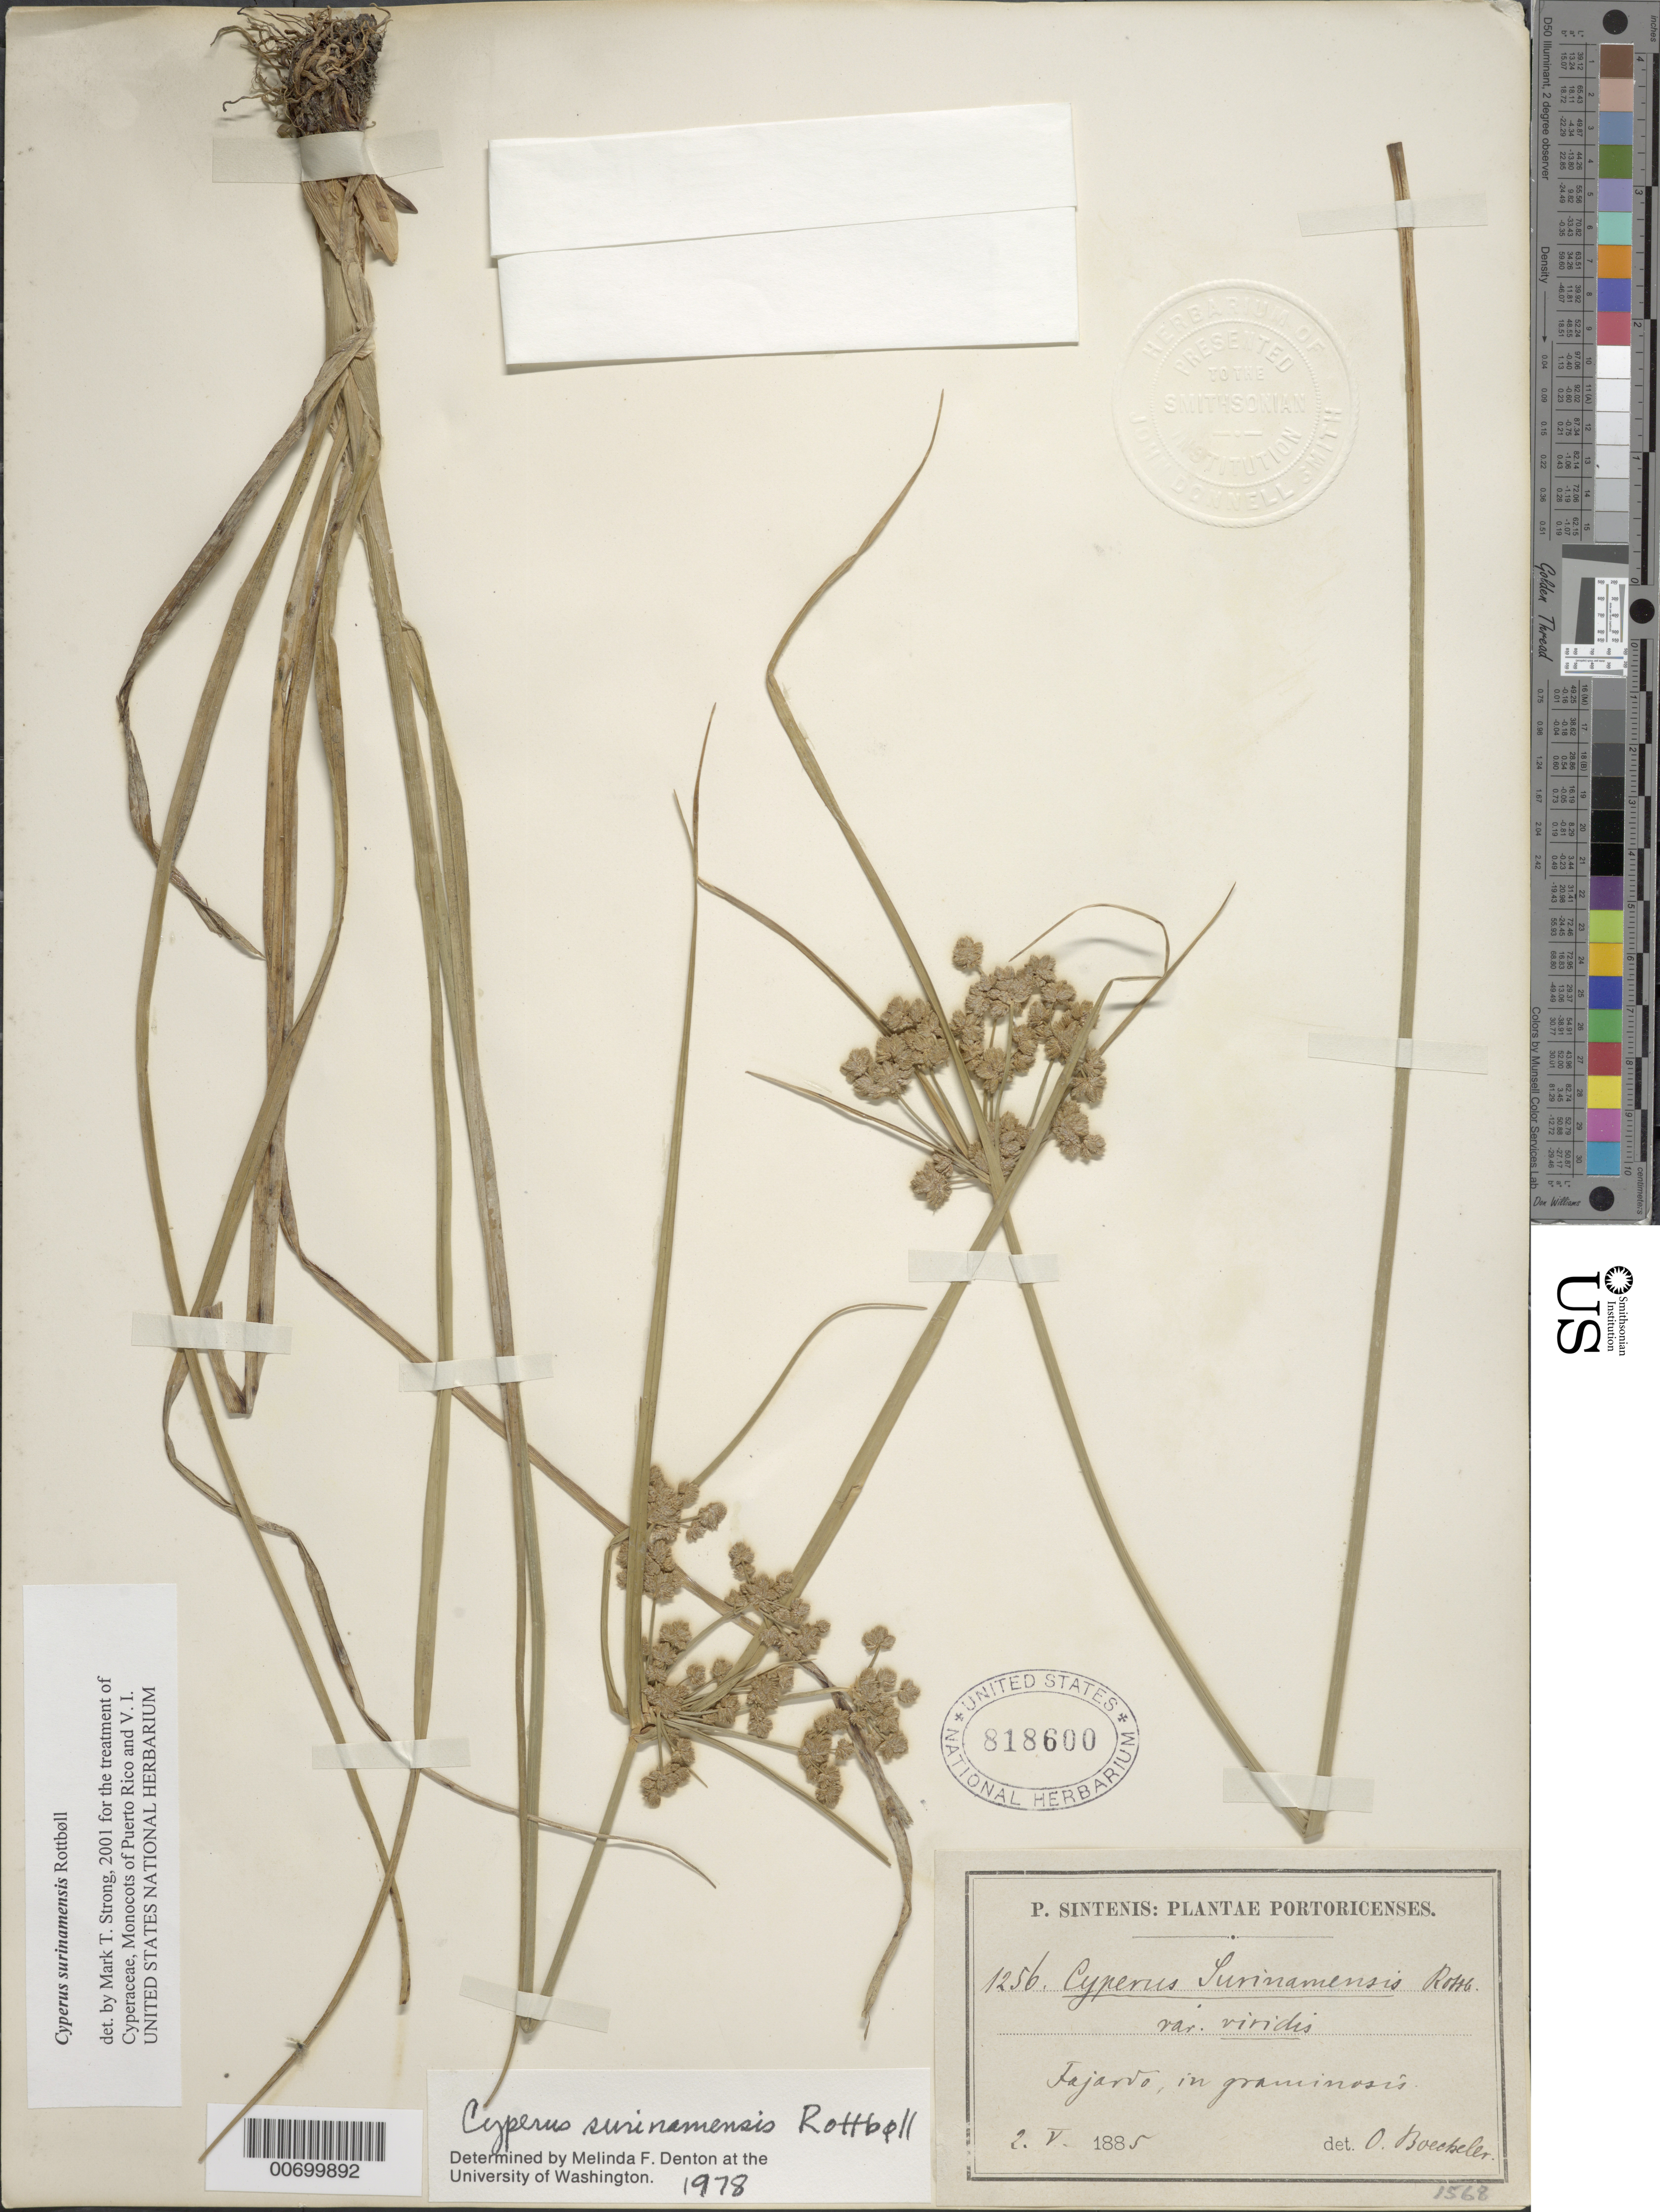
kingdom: Plantae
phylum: Tracheophyta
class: Liliopsida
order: Poales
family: Cyperaceae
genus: Cyperus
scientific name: Cyperus surinamensis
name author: Rottb.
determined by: Strong, M. T., (US), Smithsonian Institution - National Museum of Natural History (UNITED STATES)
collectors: P. Sintenis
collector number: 1256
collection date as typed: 02 May 1885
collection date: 1885-05-02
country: Puerto Rico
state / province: Fajardo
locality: Fajardo.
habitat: In graminosis.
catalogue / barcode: US 818600